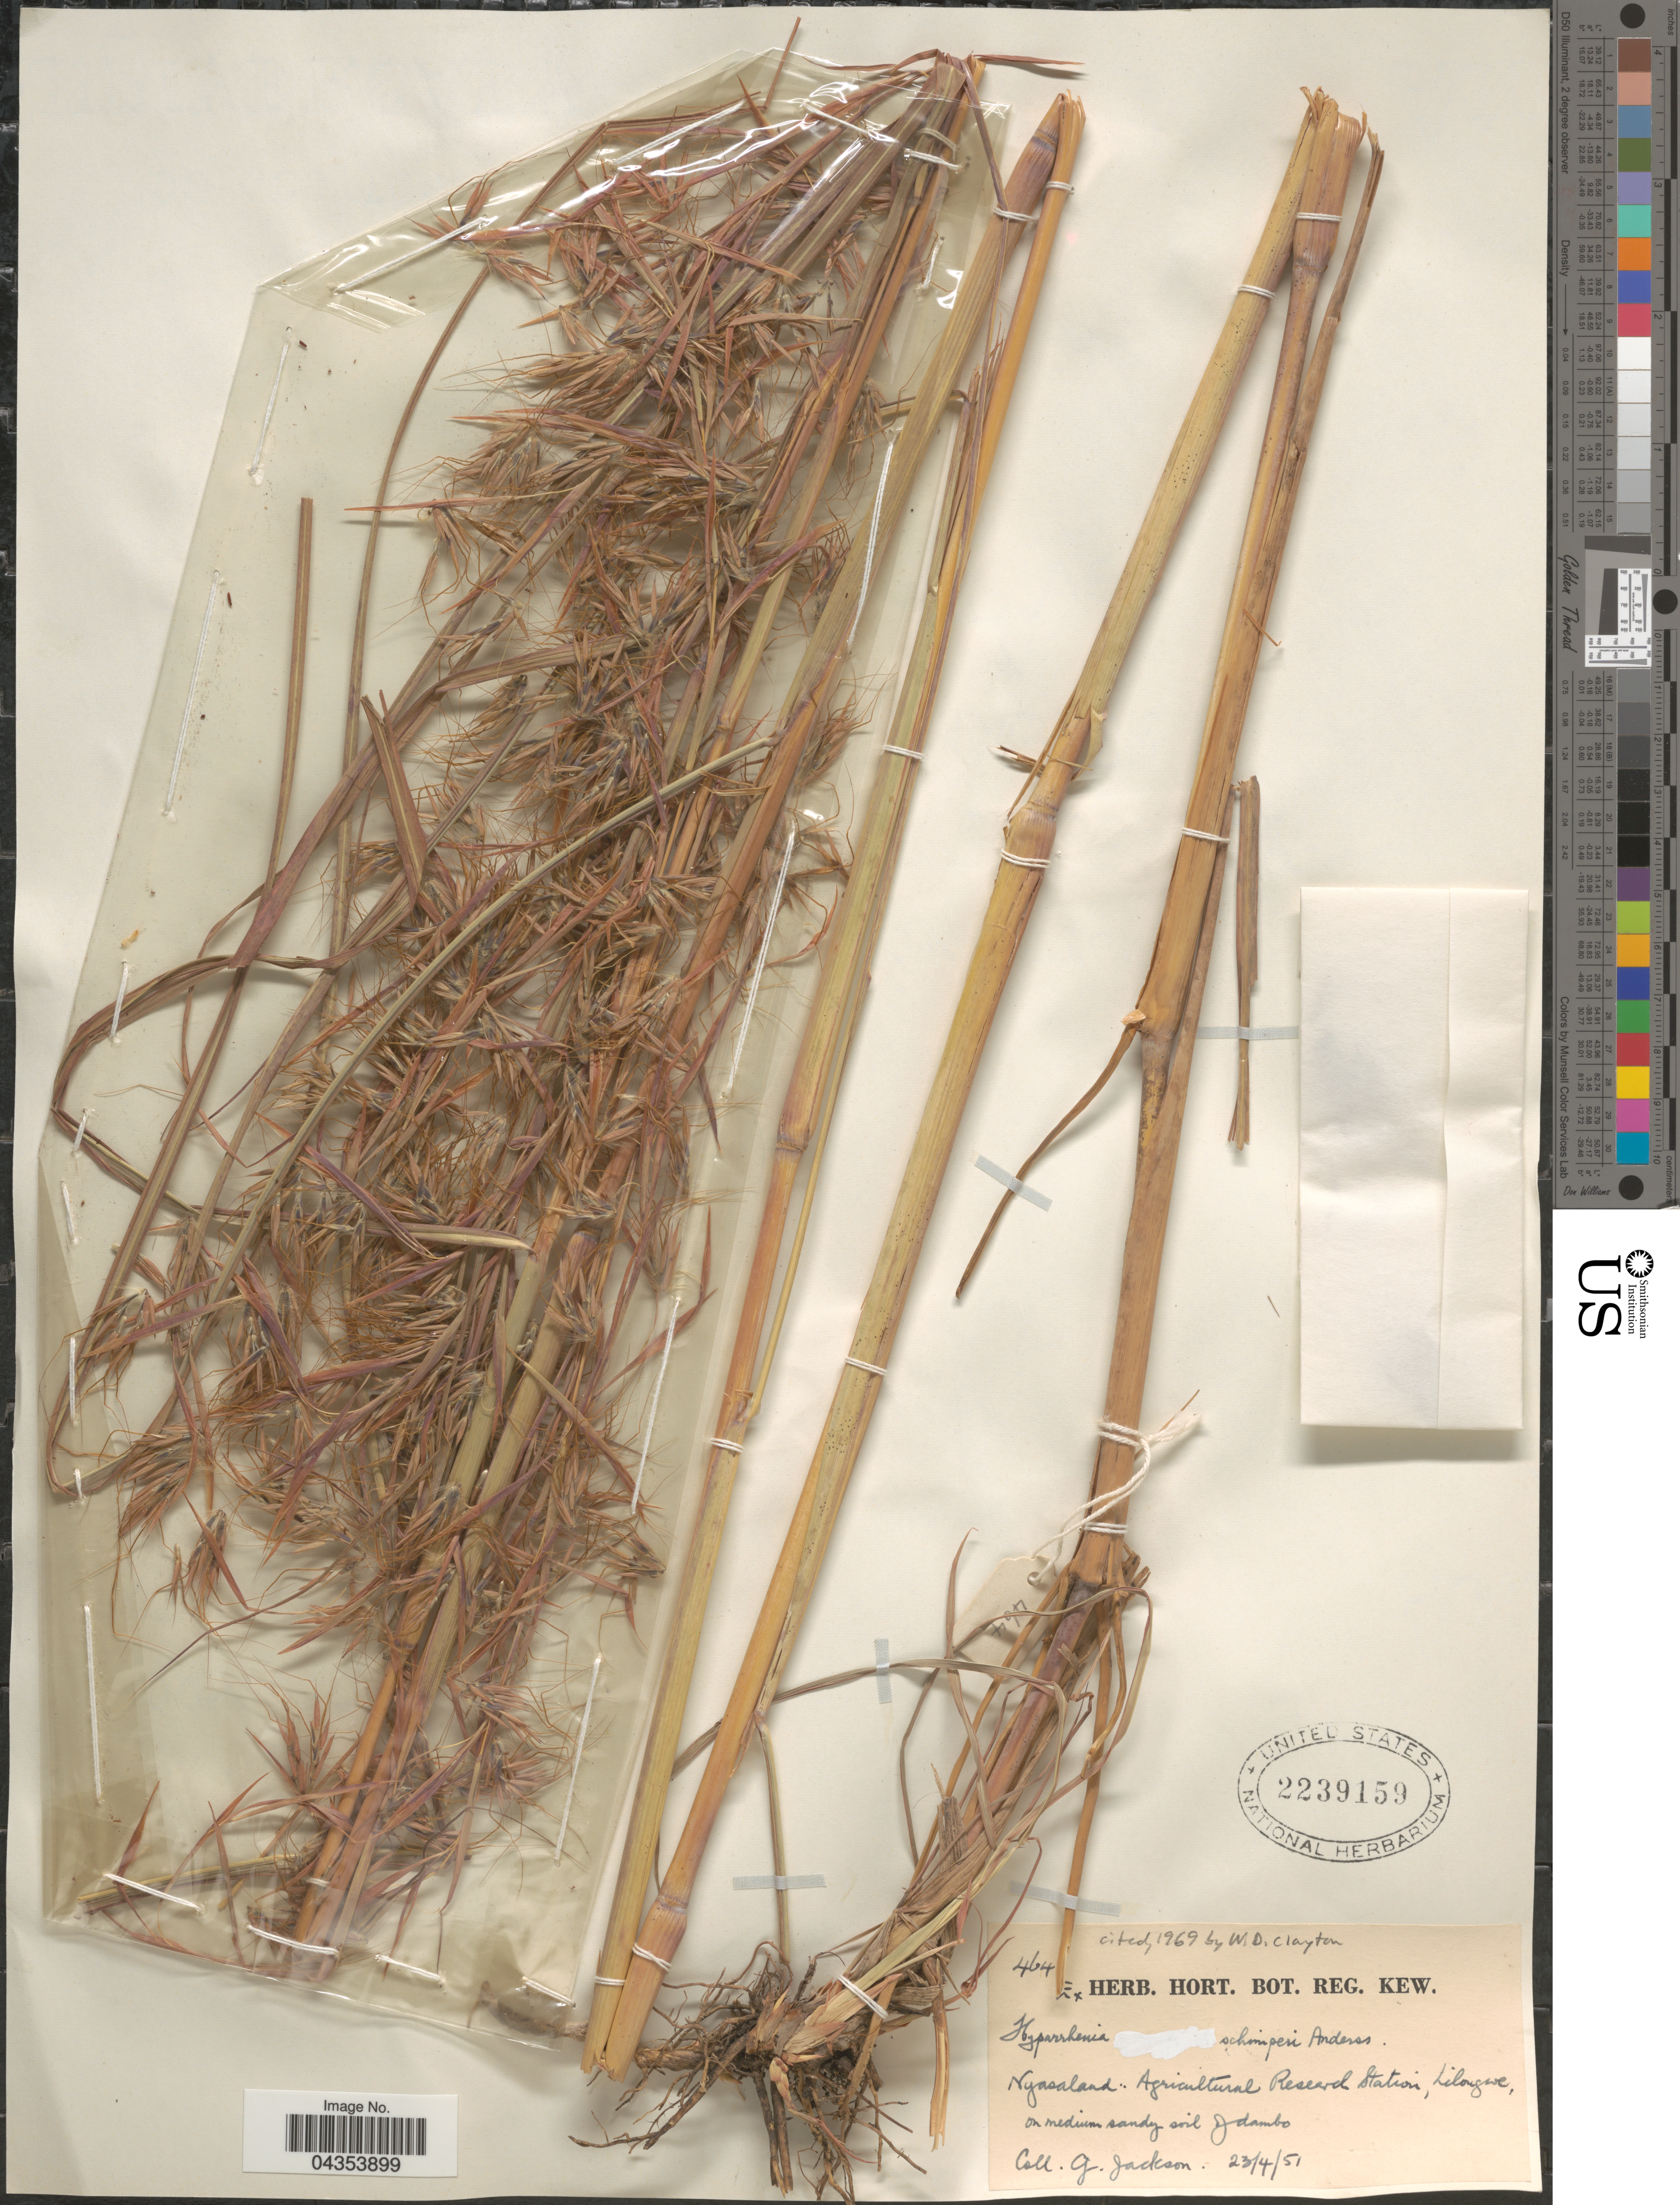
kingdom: Plantae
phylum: Tracheophyta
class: Liliopsida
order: Poales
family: Poaceae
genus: Hyparrhenia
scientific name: Hyparrhenia schimperi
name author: (Hochst. ex A. Rich.) Andersson ex Stapf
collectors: G. Jackson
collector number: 464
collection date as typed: Transcribed d/m/y: 23/4/51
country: Malawi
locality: Nyasaland: Agricultural Research Station, Lilongwe, on medium sandy soil of dambo.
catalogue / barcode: US 2239159